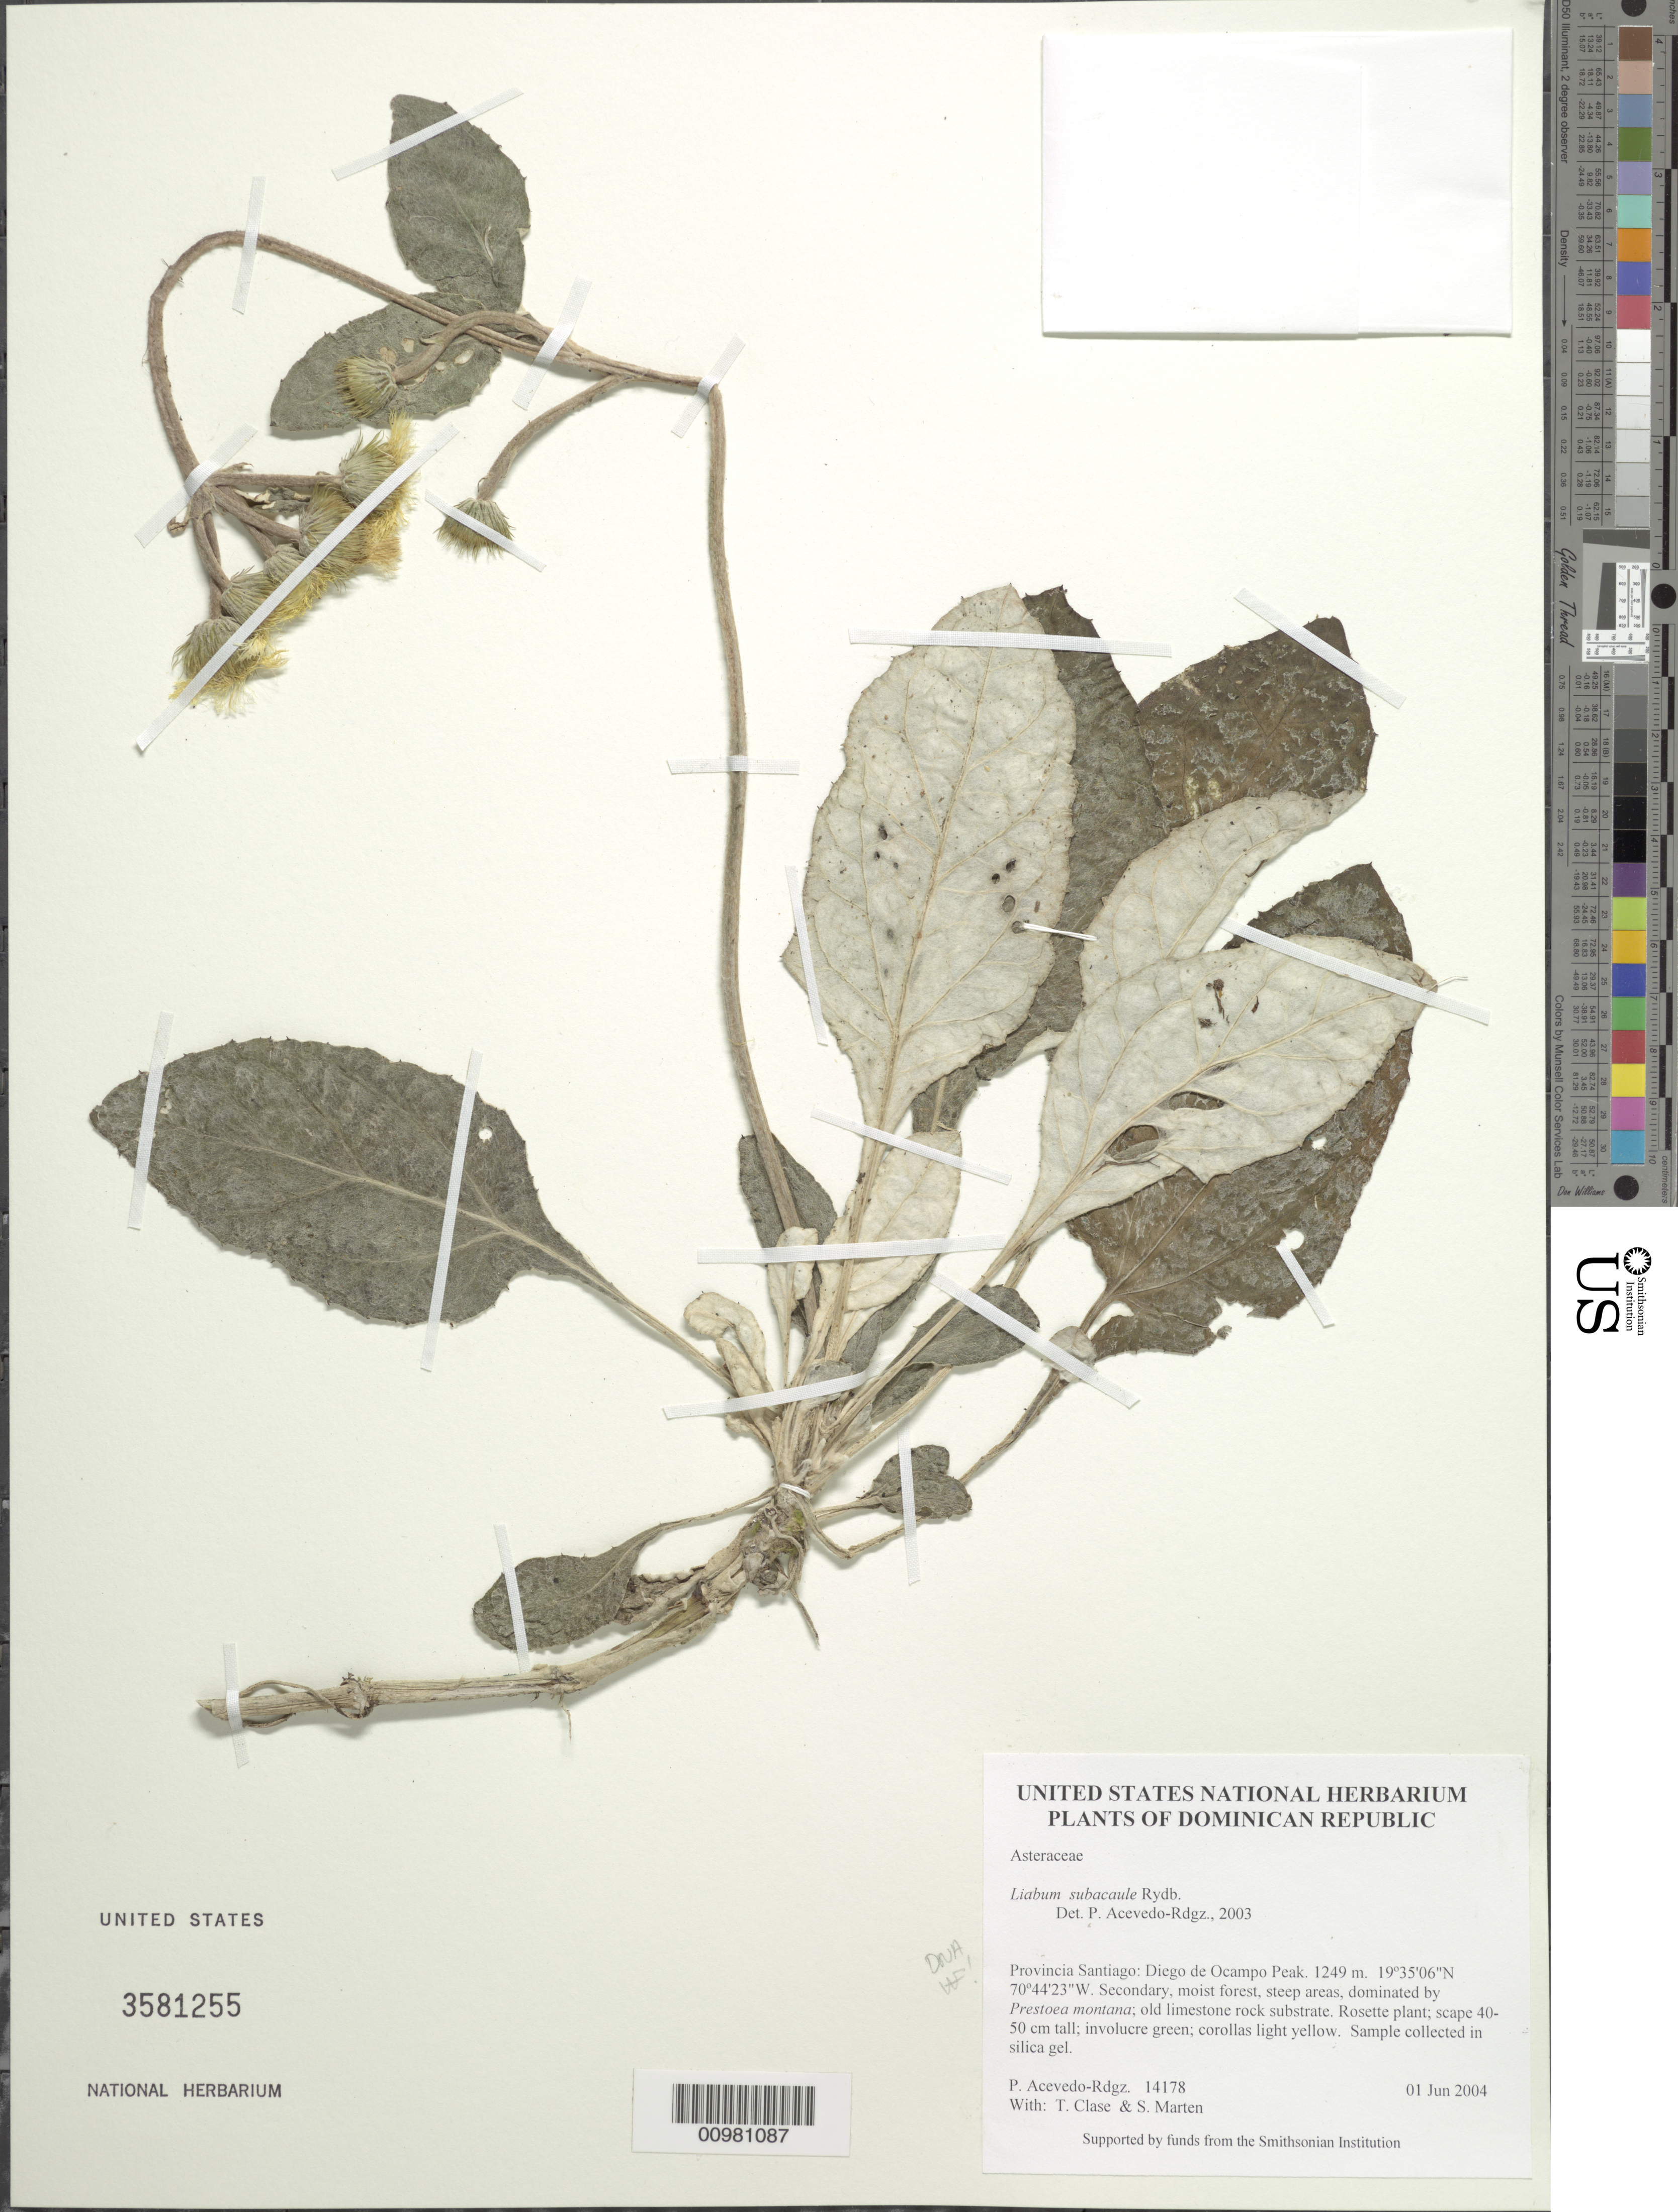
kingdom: Plantae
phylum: Tracheophyta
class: Magnoliopsida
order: Asterales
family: Asteraceae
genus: Liabum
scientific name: Liabum subacaule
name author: Rydb.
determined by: Acevedo-Rodríguez, P., (BOT), Smithsonian Institution - National Museum of Natural History (UNITED STATES)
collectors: P. Acevedo-Rodr., T. Clase & S. Marten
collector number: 14178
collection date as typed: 01 Jun 2004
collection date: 2004-06-01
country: Dominican Republic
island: Hispaniola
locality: Provincia Santiago: Diego de Ocampo Peak.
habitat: Secondary, moist forest, steep areas, dominated by Prestoea montana; old limestone rock substrate.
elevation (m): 1249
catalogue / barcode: US 3581255